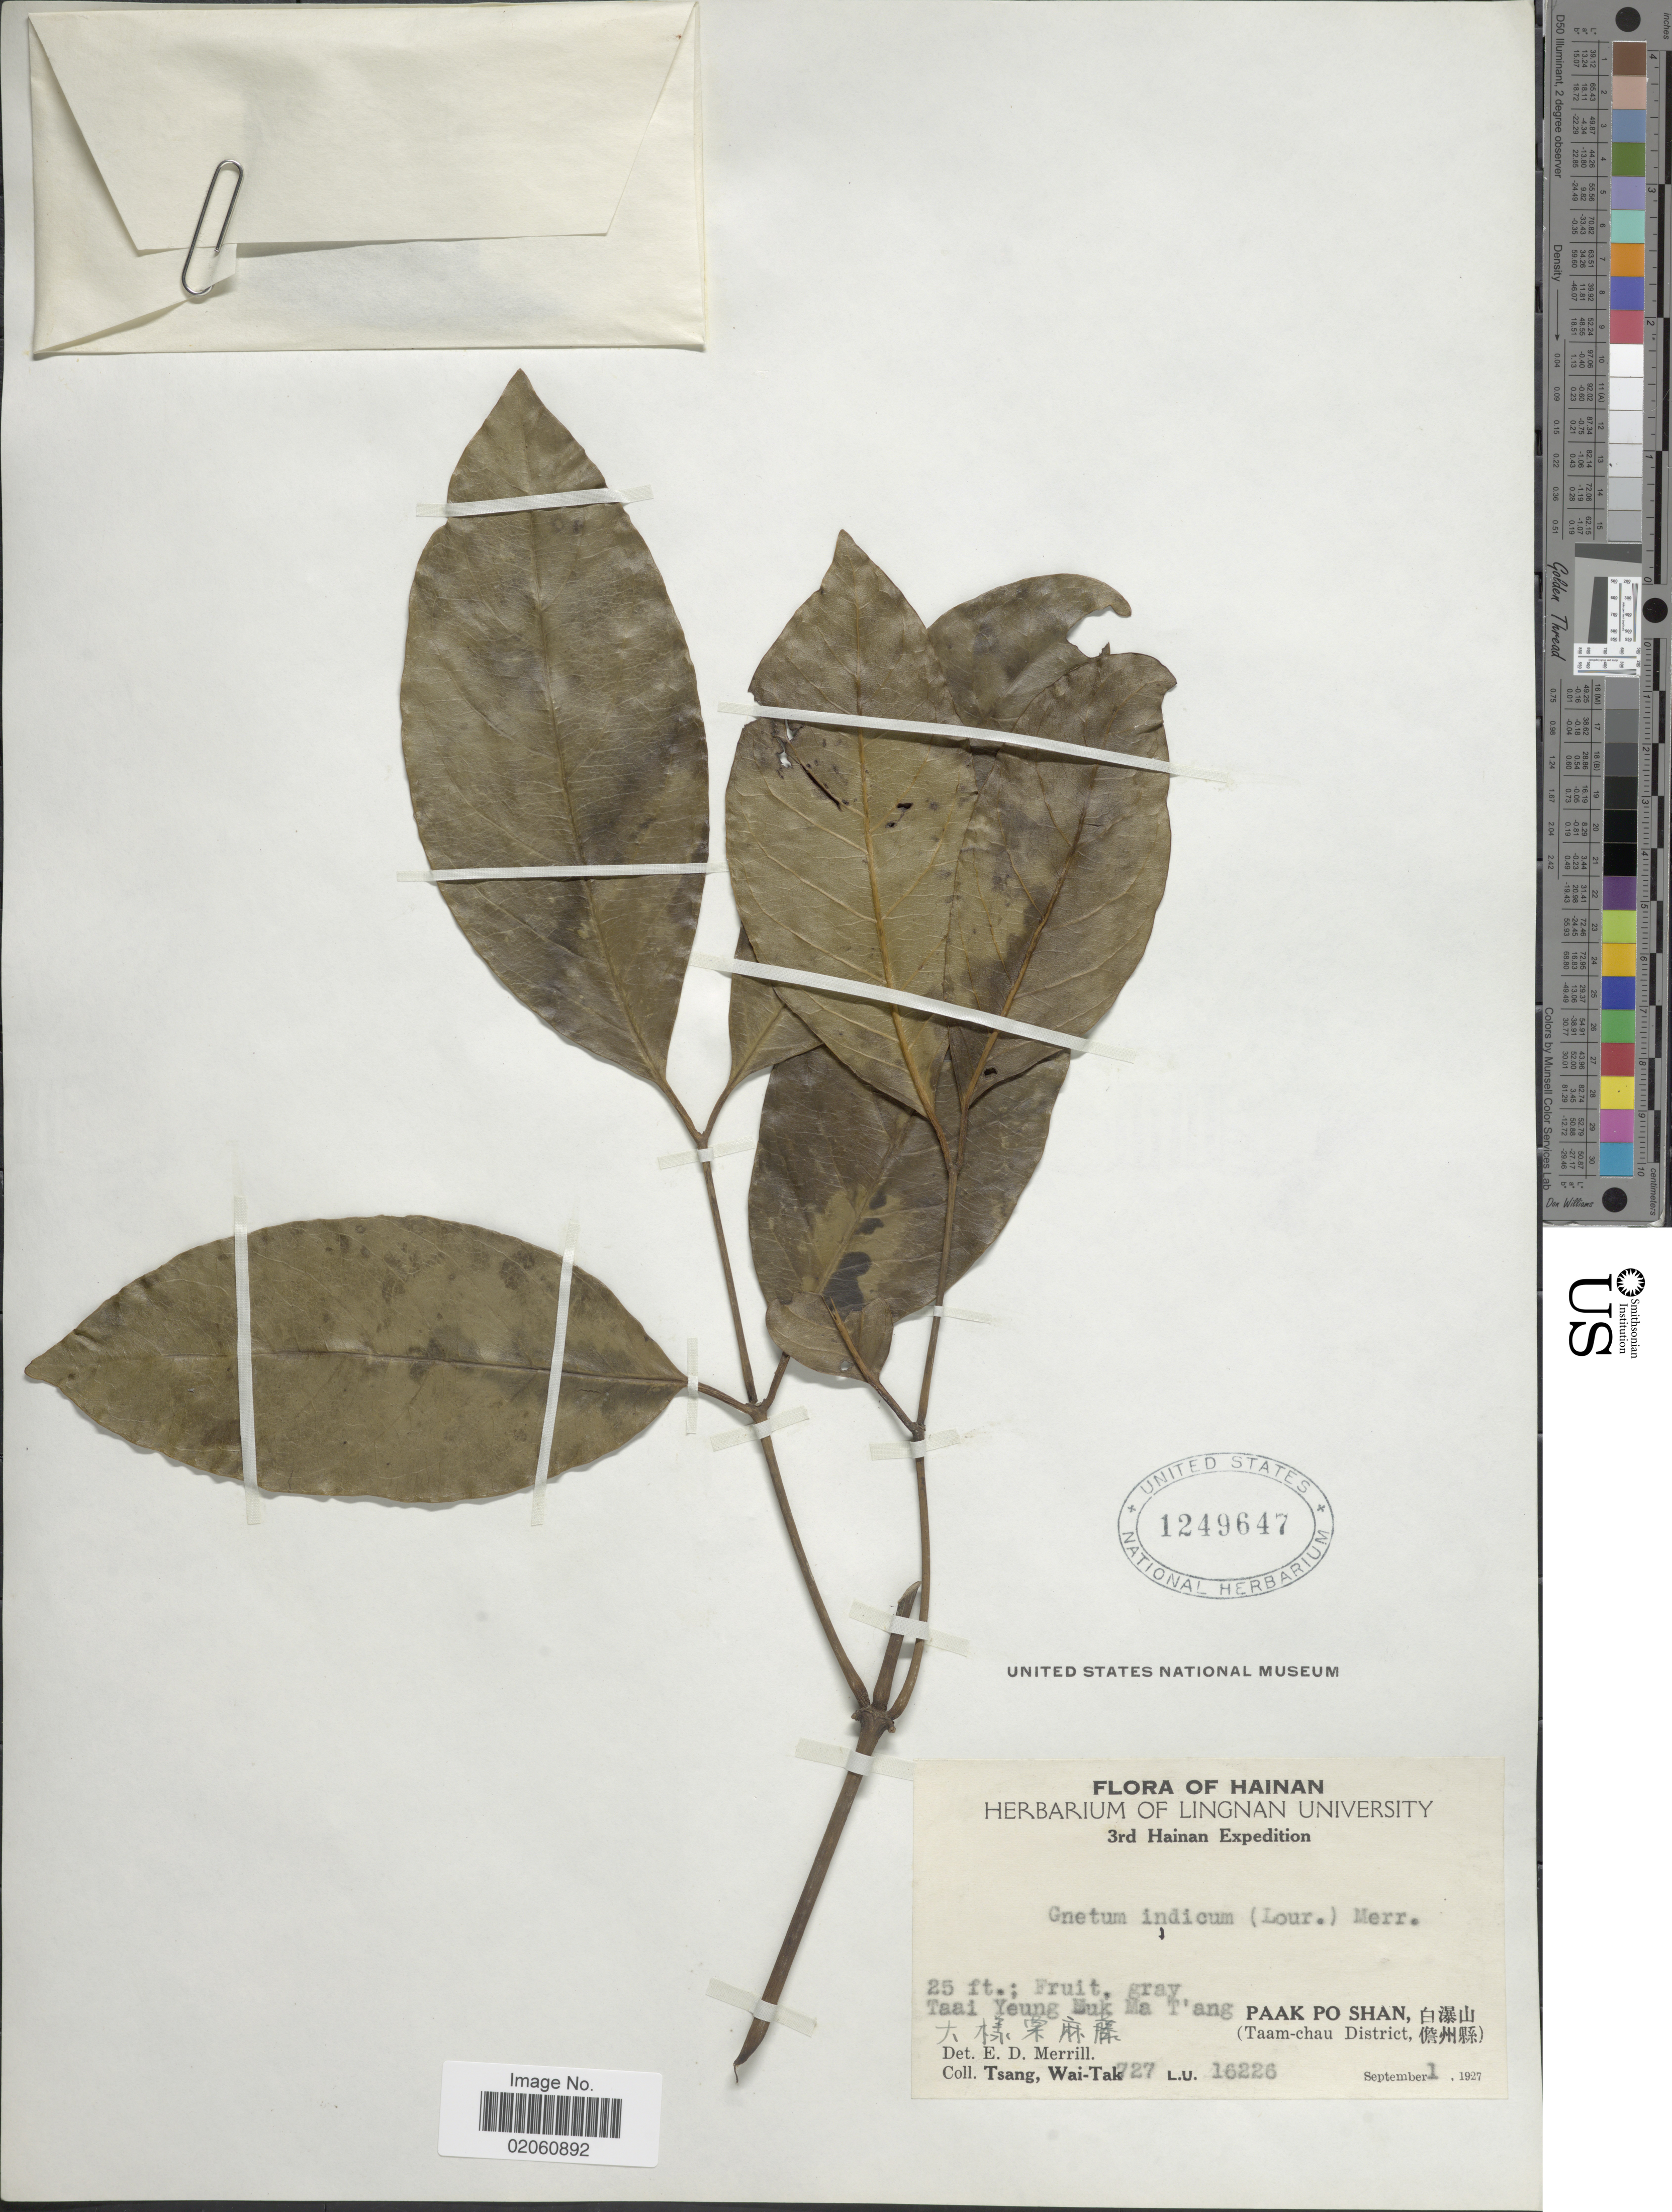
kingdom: Plantae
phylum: Tracheophyta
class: Gnetopsida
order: Gnetales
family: Gnetaceae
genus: Gnetum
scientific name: Gnetum indicum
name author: (Lour.) Merr.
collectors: W. T. Tsang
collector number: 727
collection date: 1927-09-01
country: China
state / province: Hainan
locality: Taai Yeung Muk Ma T'ang, Paak Po Shan, (Taam-chau District)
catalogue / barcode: US 1249647